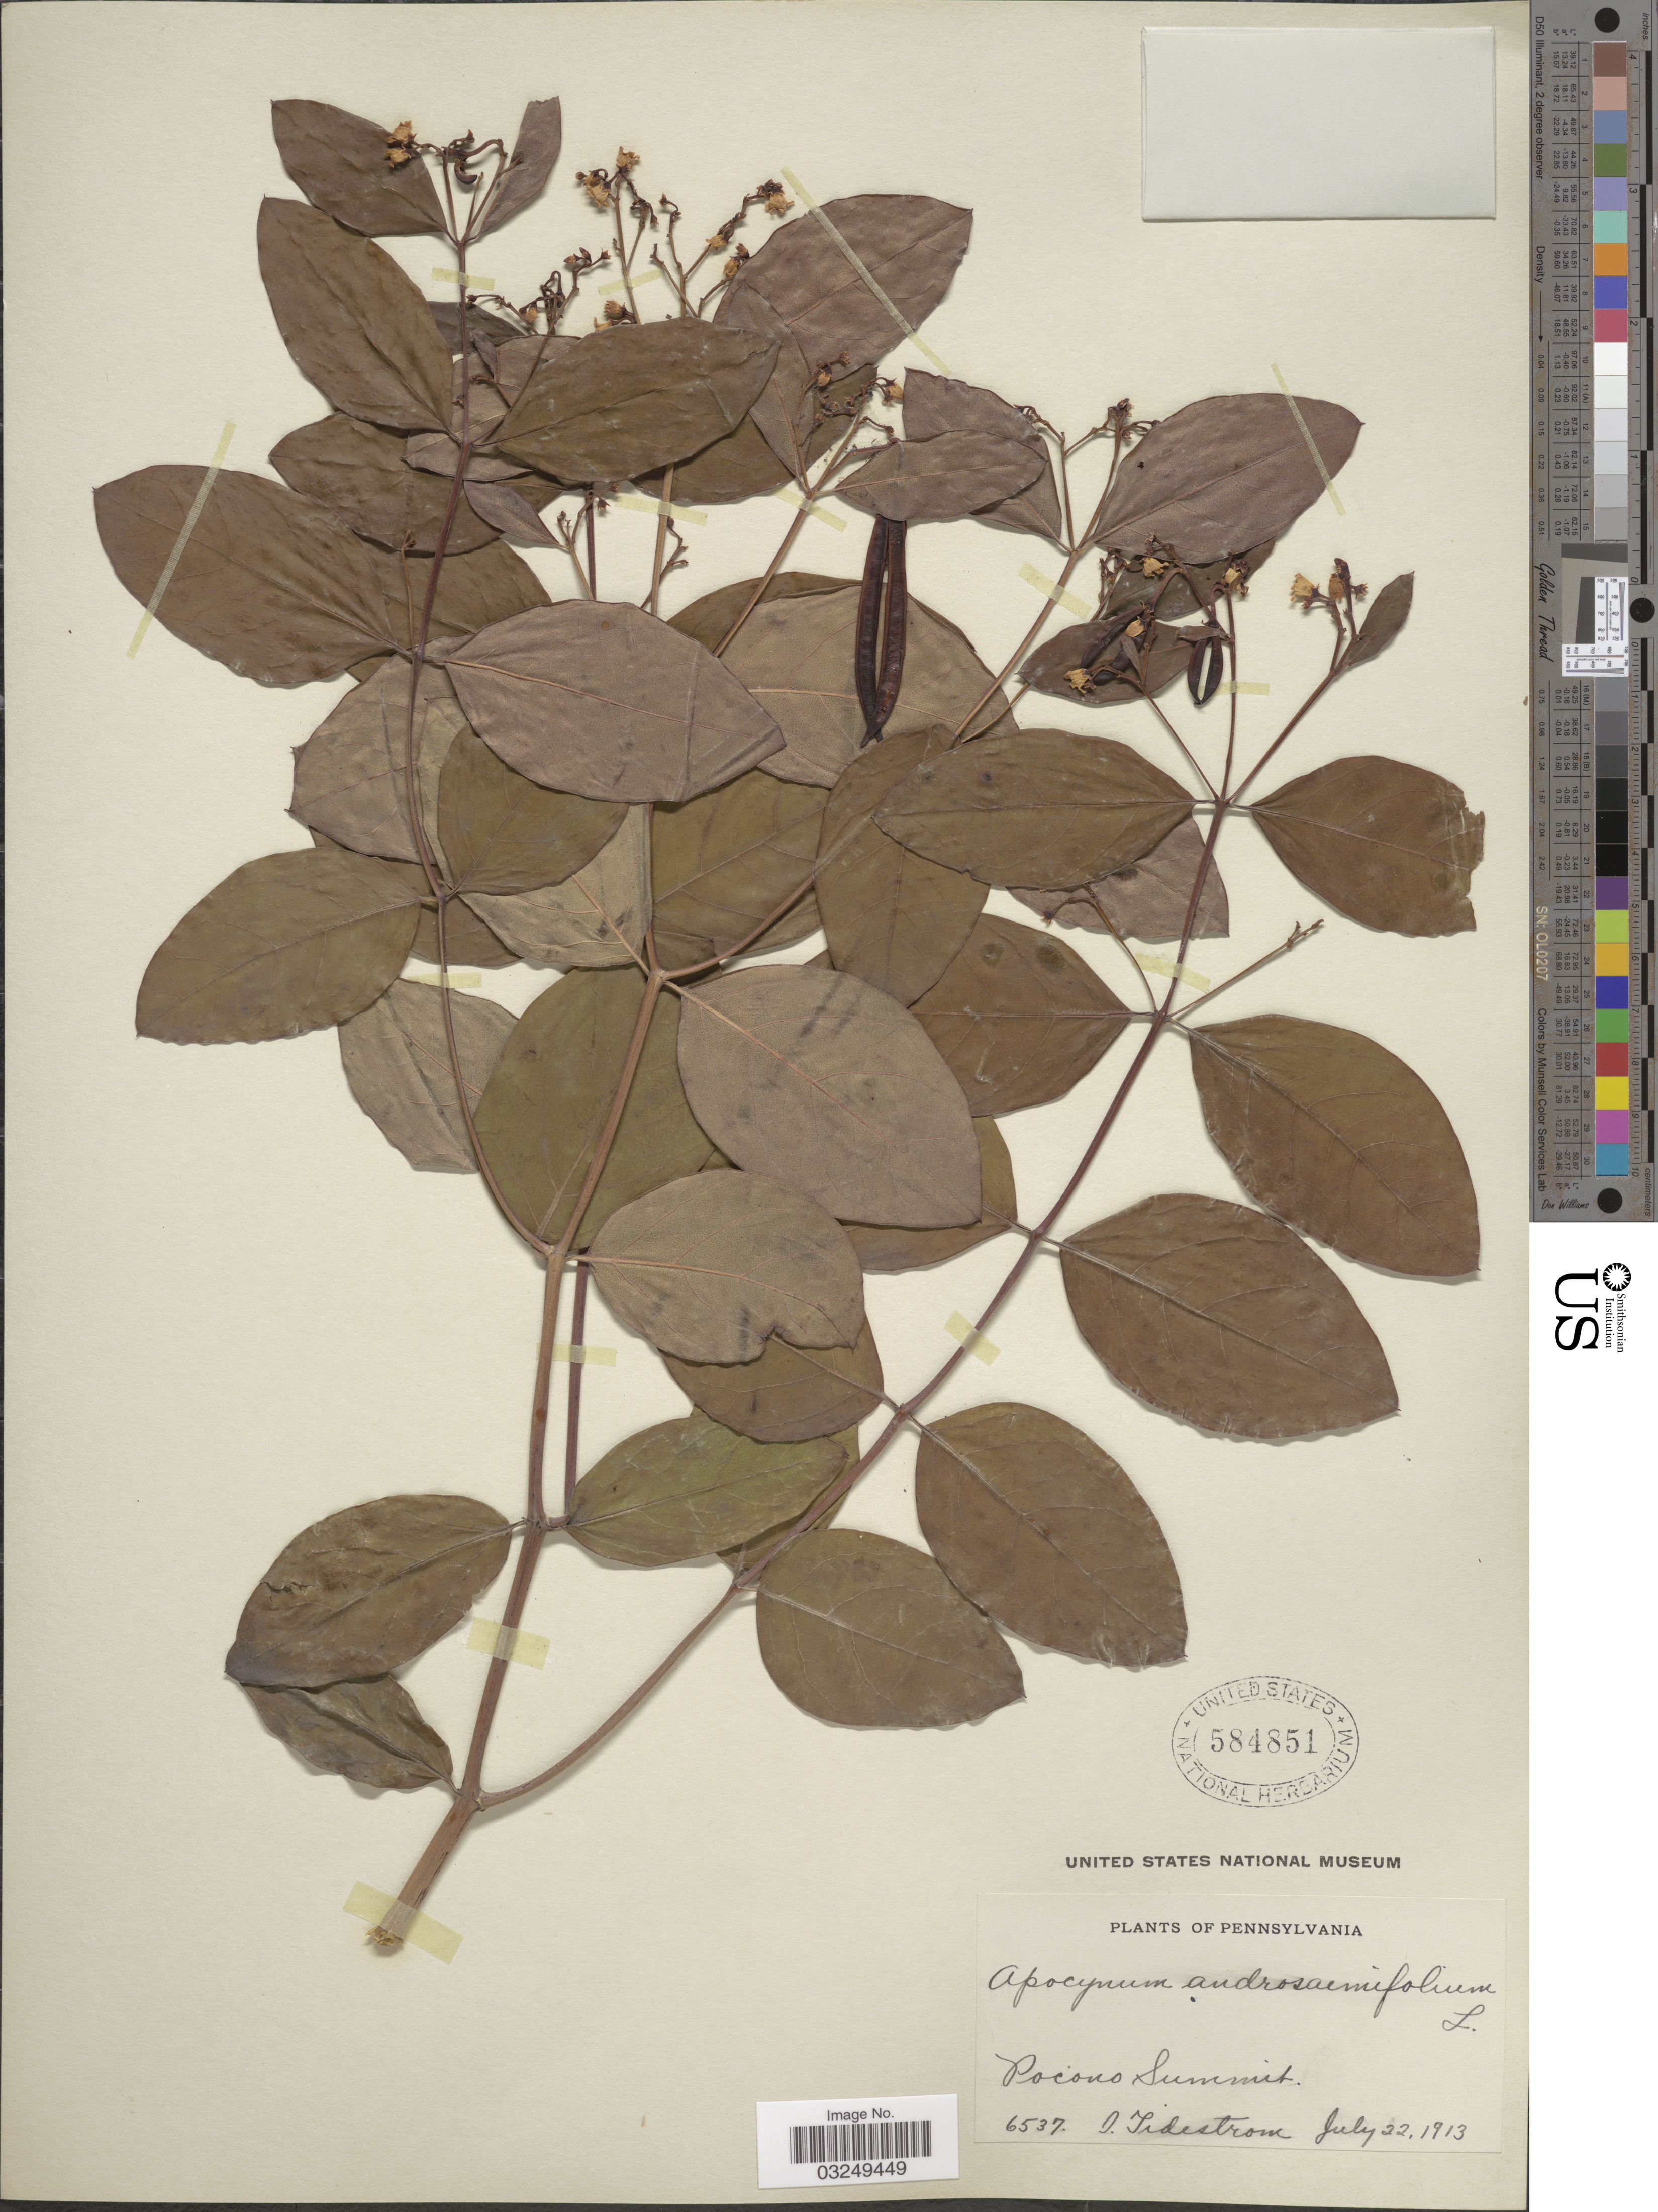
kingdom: Plantae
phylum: Tracheophyta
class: Magnoliopsida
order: Gentianales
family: Apocynaceae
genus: Apocynum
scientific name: Apocynum androsaemifolium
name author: L.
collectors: J. Tidestrom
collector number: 6537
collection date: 1913-07-22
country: United States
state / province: Pennsylvania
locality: Pocono Summit.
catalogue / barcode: US 584851